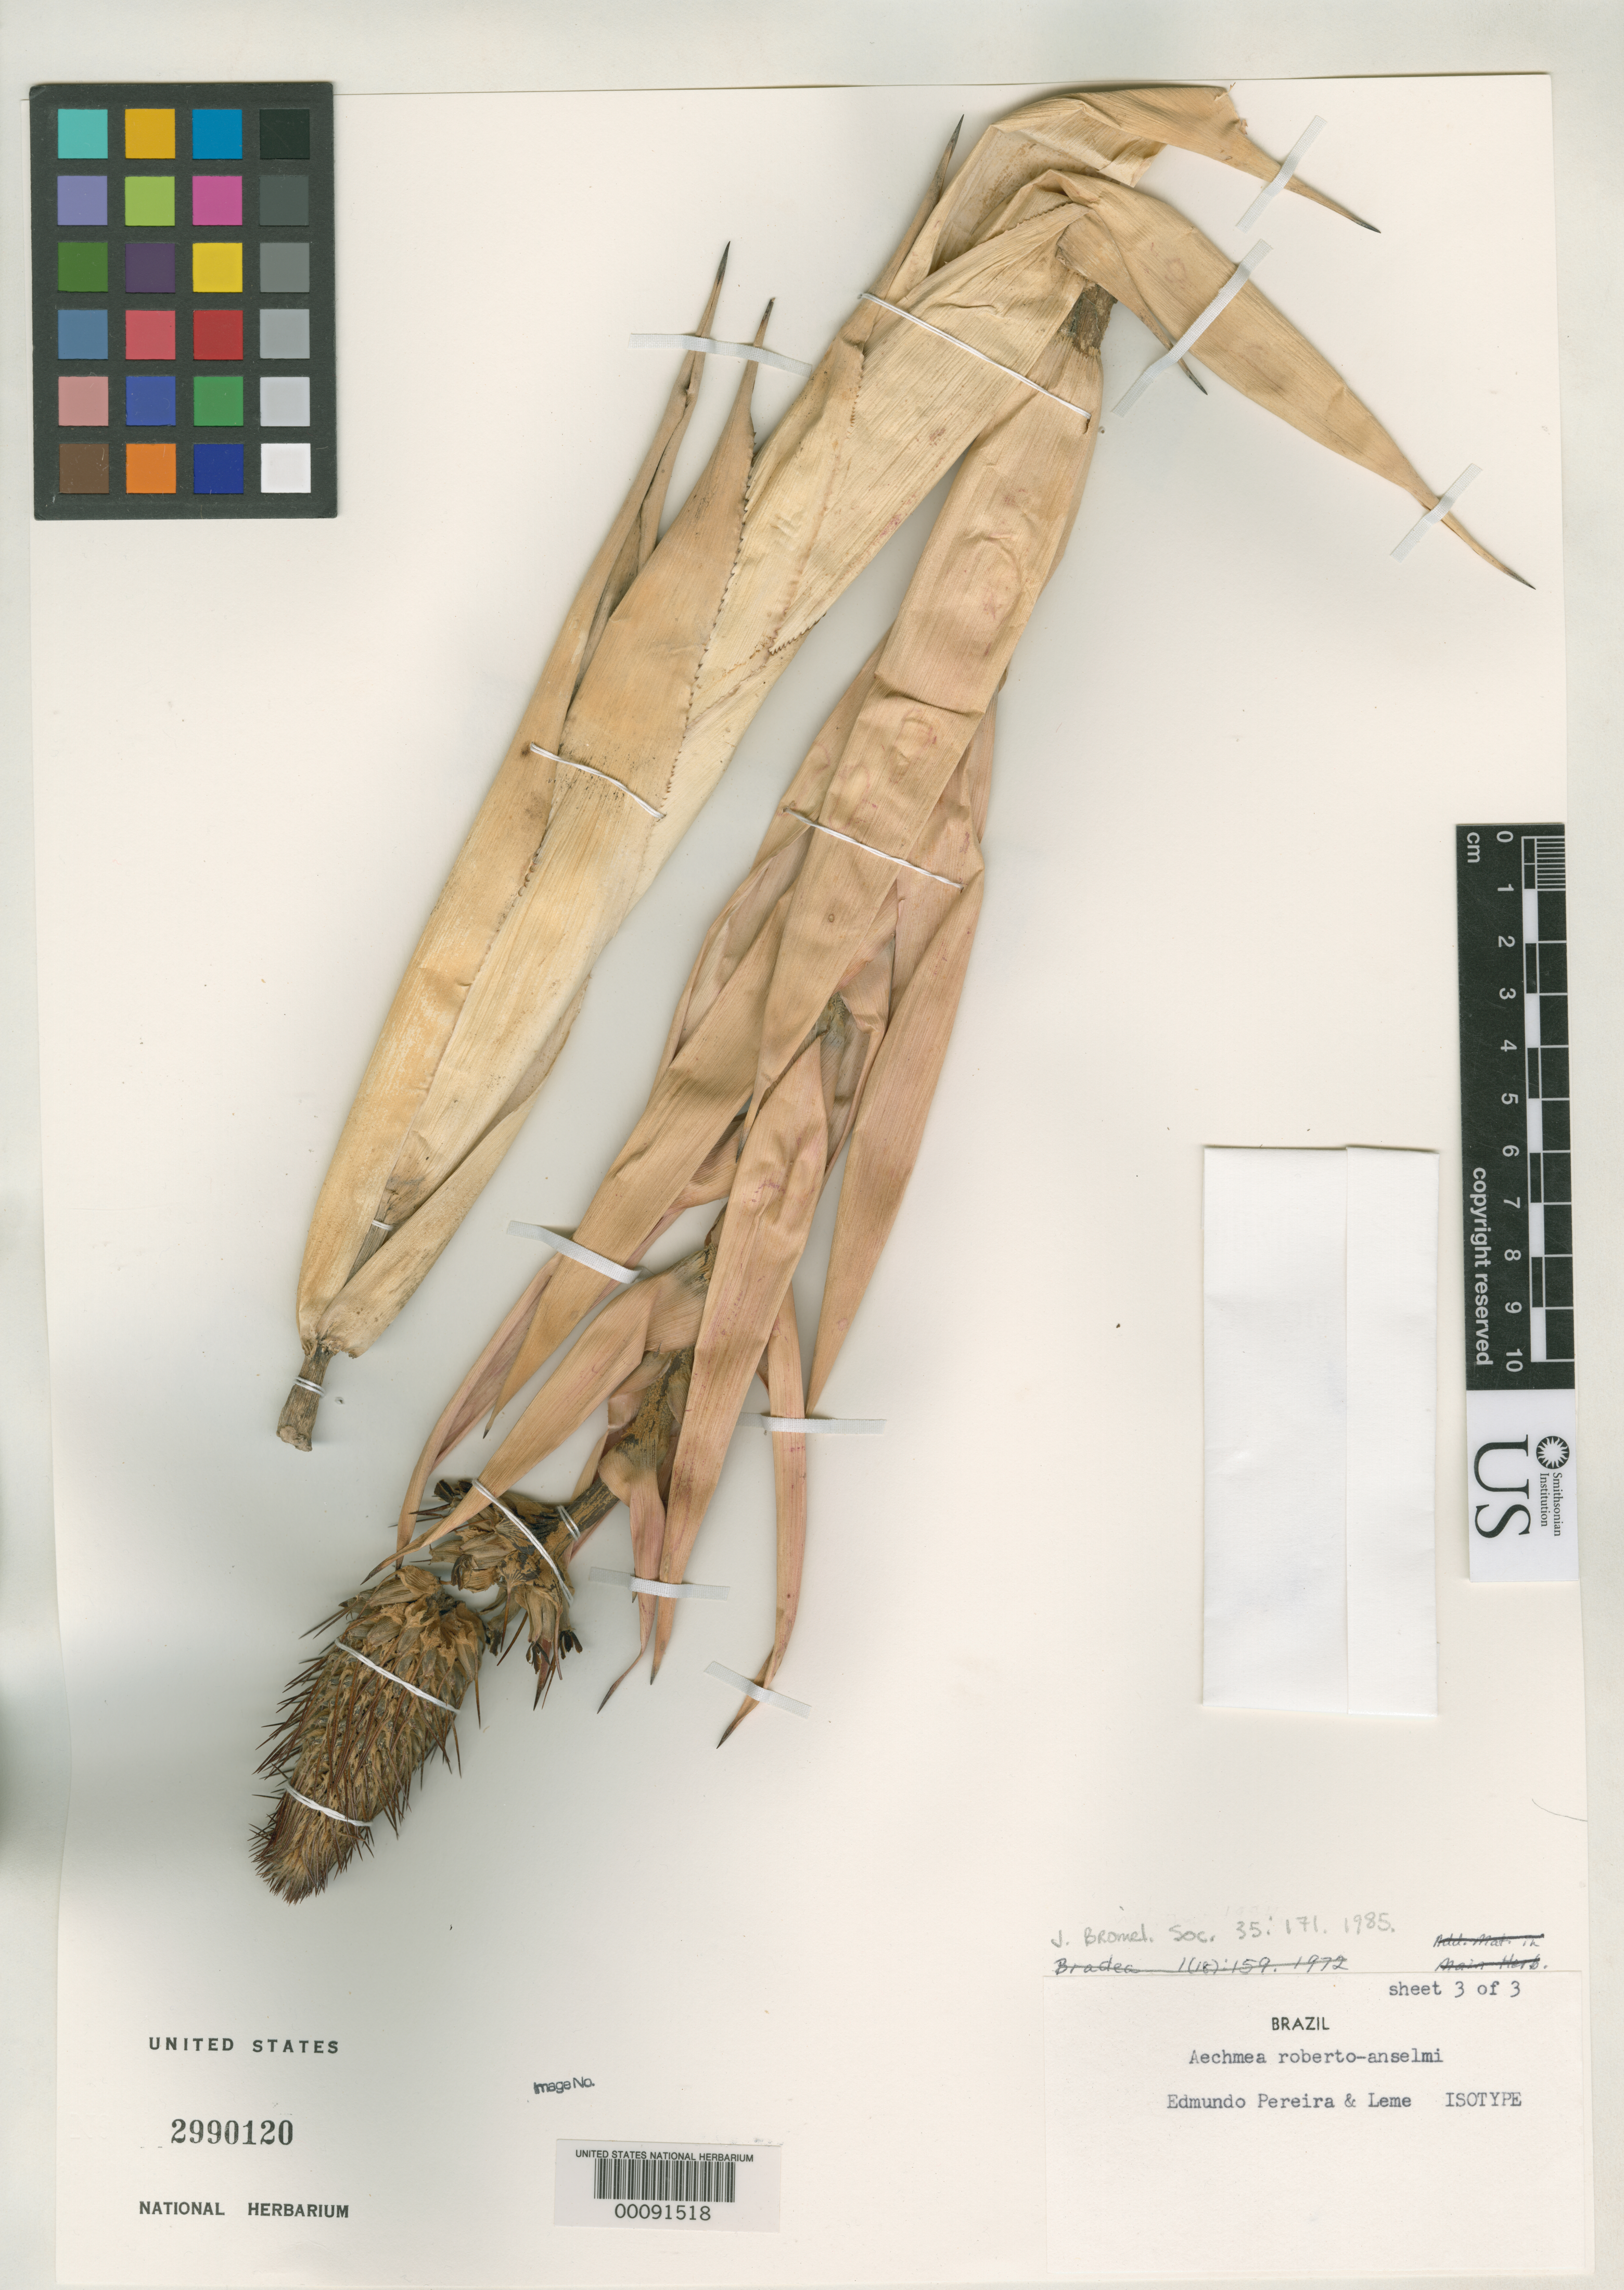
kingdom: Plantae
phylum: Tracheophyta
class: Liliopsida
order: Poales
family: Bromeliaceae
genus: Aechmea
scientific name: Aechmea roberto-anselmi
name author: E. Pereira & Leme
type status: Isotype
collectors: E. M. Leme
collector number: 94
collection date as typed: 22 Jul 1984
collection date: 1984-07-22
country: Brazil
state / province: Rio de Janeiro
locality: Raposo.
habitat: Dry forest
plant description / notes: Named for Roberto Anselmo Kautsky as "roberto-anselmi", variously corrected to "anselmii" and "anselmoi". = Pothuava roberto-anselmii [sic] (Pereira & Leme) L.B. Sm. & W.J. Kress, Phytologia 66: 76 (1989) or =A. ornata Baker (Luther 2000, online list).; Collection data taken from protologue (all 3 US sheets without collection data).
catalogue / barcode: US 2990120